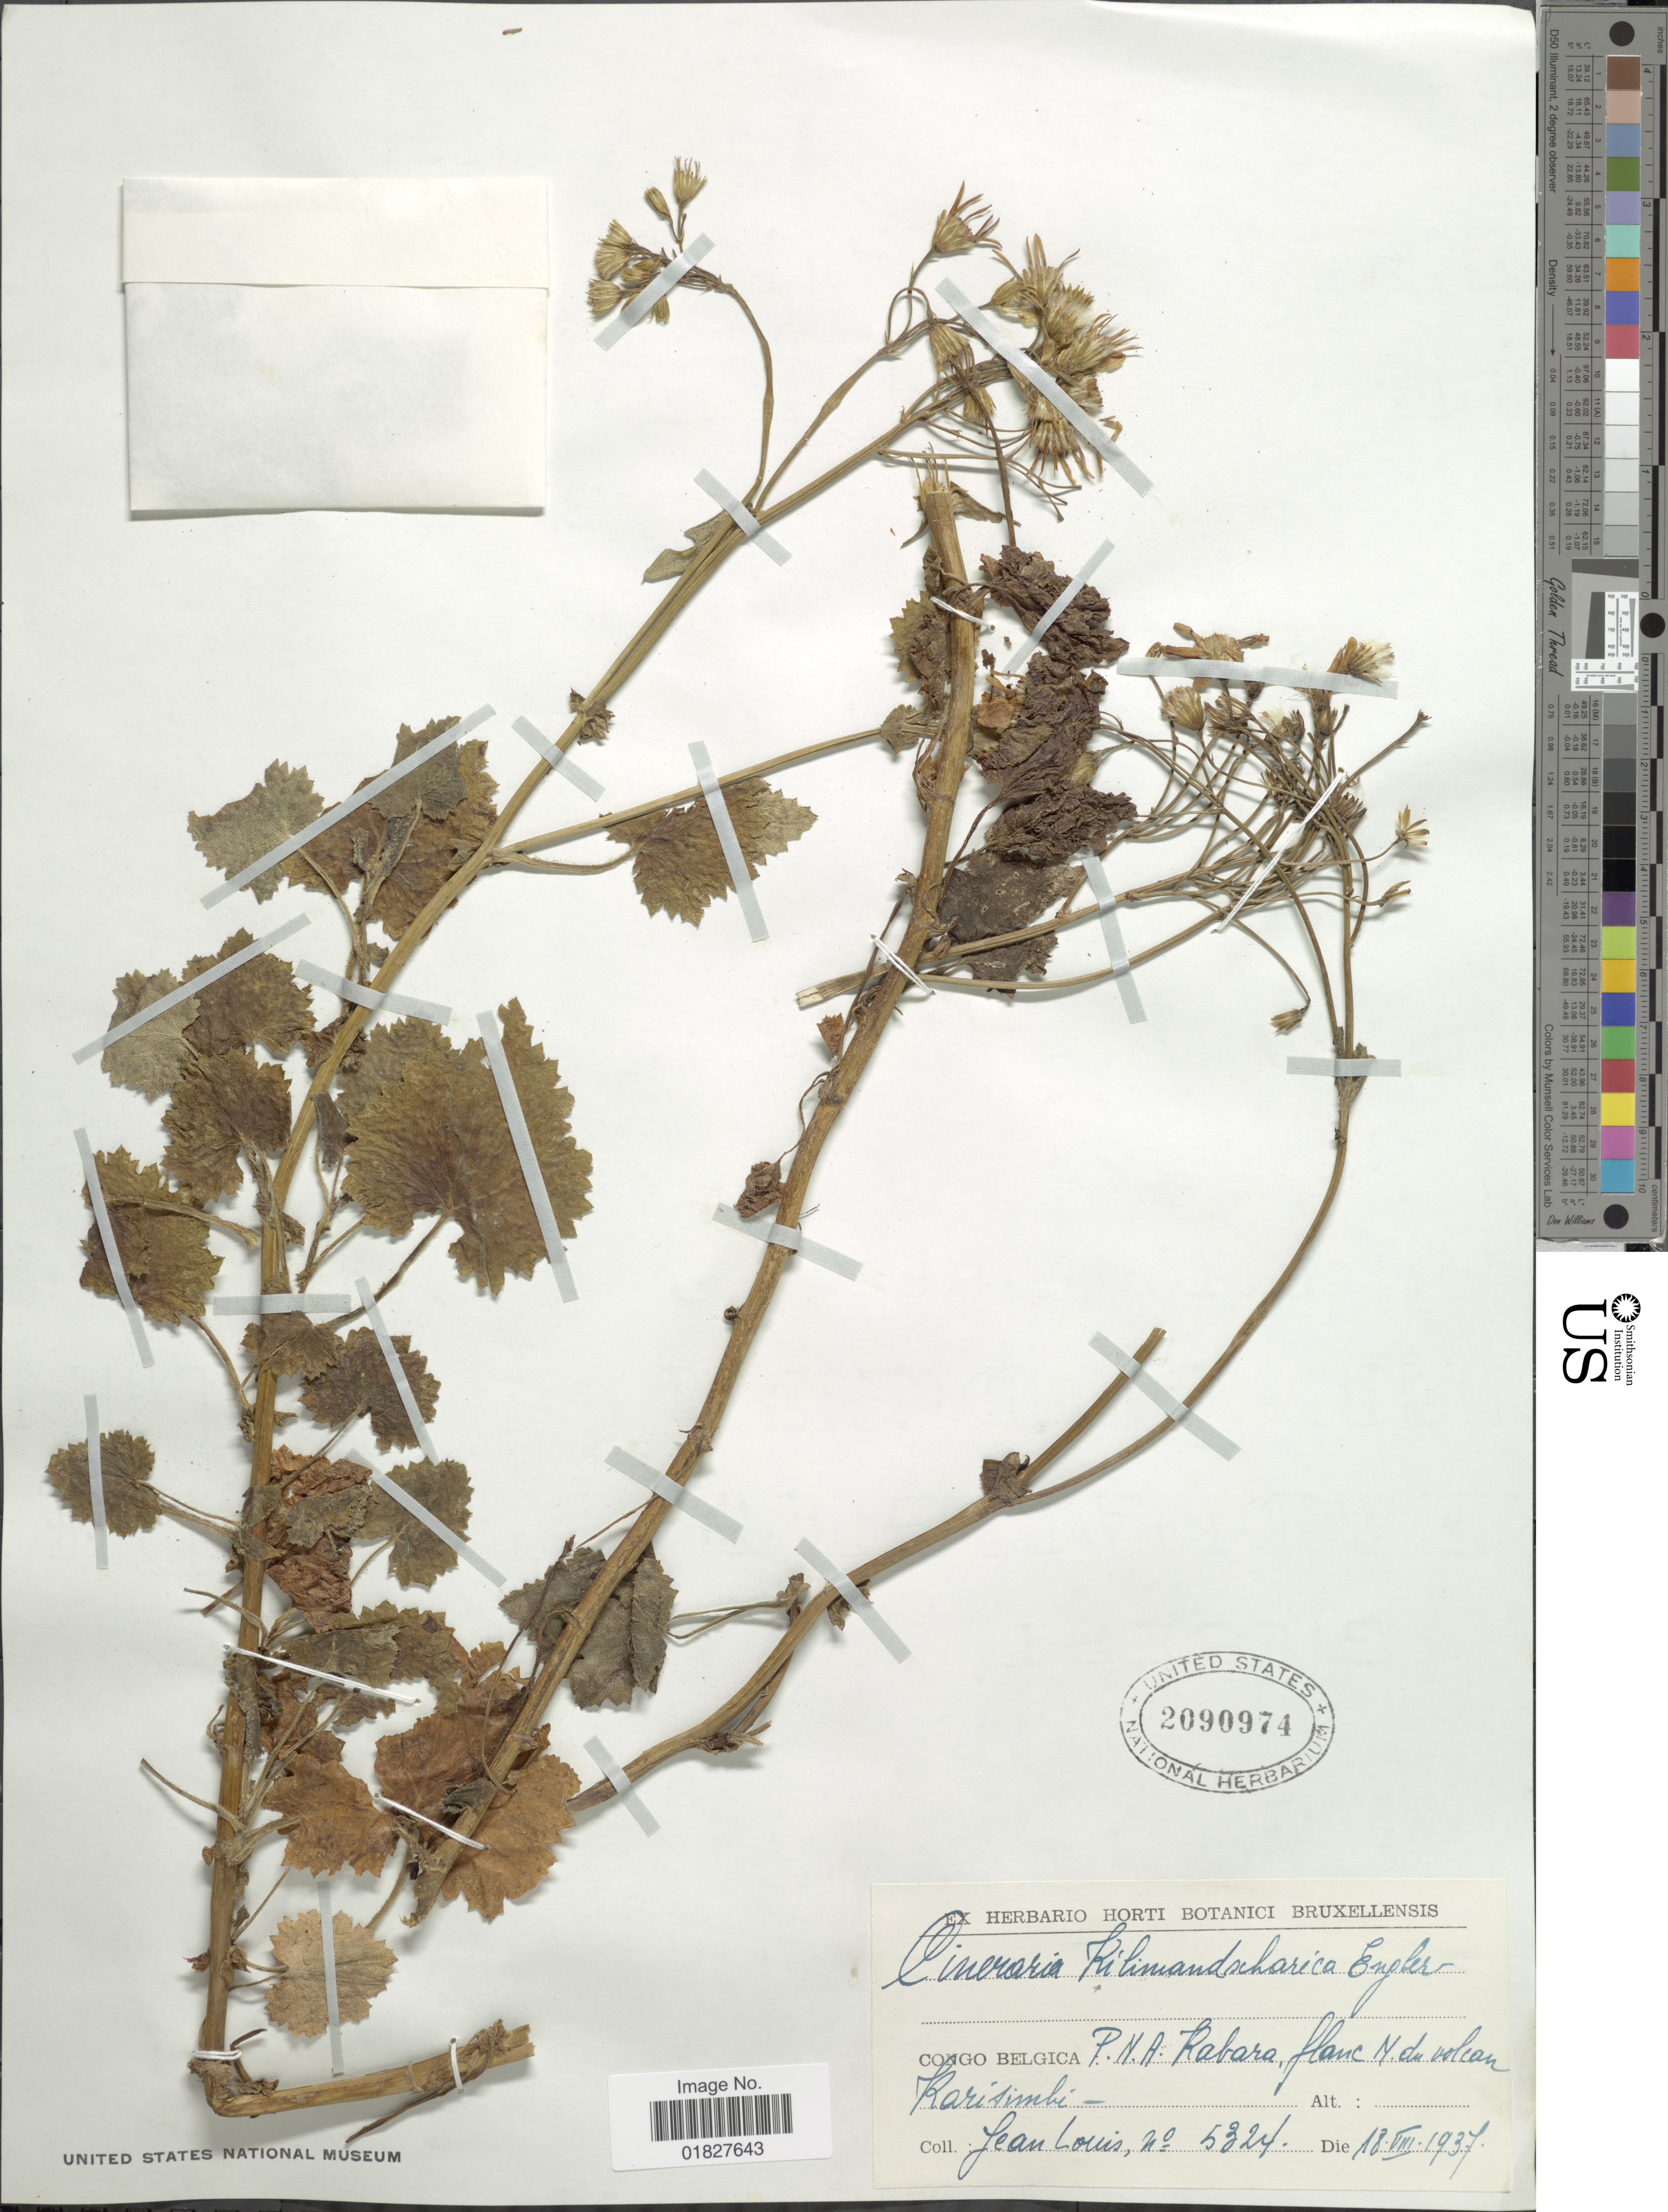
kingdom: Plantae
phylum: Tracheophyta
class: Magnoliopsida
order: Asterales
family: Asteraceae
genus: Cineraria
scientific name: Cineraria deltoidea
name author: Sond.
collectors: J. Louis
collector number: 5324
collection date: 1937-08-18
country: Congo, Democratic Republic of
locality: Congo Belgica, P. N. A. Kabara, flanc N. du volcan Karisimbi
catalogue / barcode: US 2090974